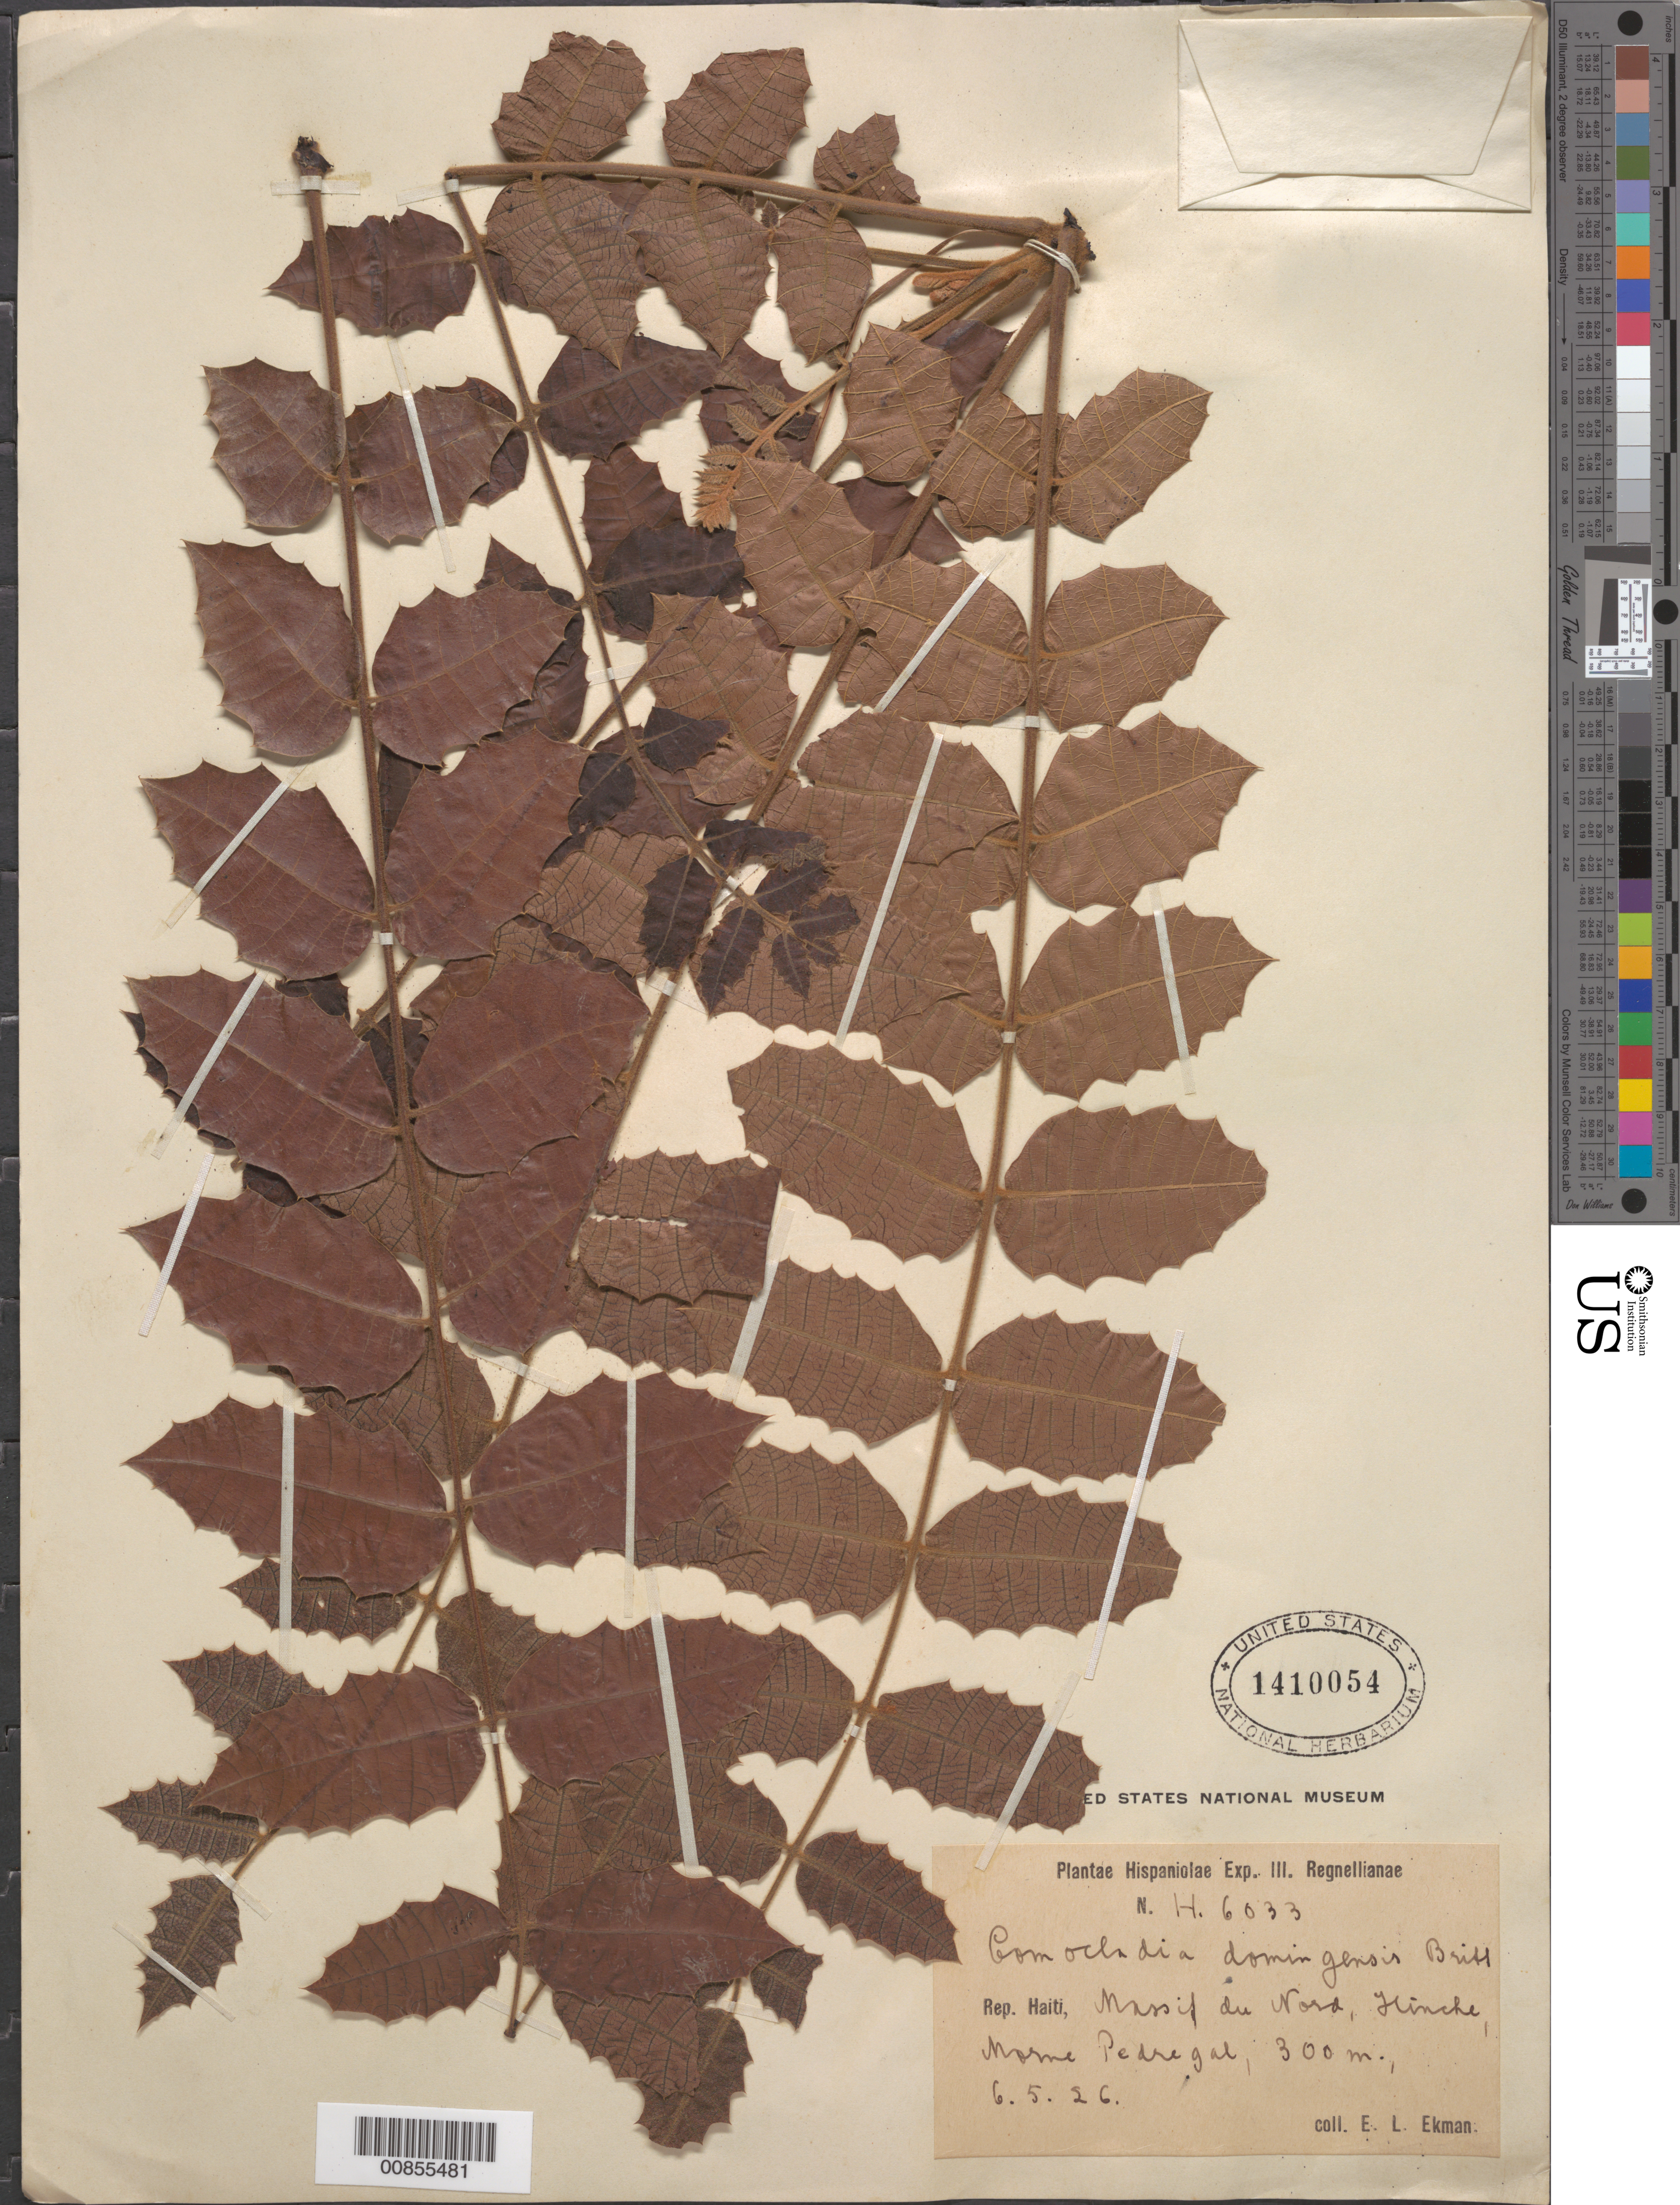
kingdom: Plantae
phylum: Tracheophyta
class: Magnoliopsida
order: Sapindales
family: Anacardiaceae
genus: Comocladia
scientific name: Comocladia domingensis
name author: Britton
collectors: E. L. Ekman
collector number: H 6033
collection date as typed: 06 May 1926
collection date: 1926-05-06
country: Haiti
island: Hispaniola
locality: Massif du Nord, Hinche, Morne Pedregal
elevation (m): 300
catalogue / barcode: US 1410054